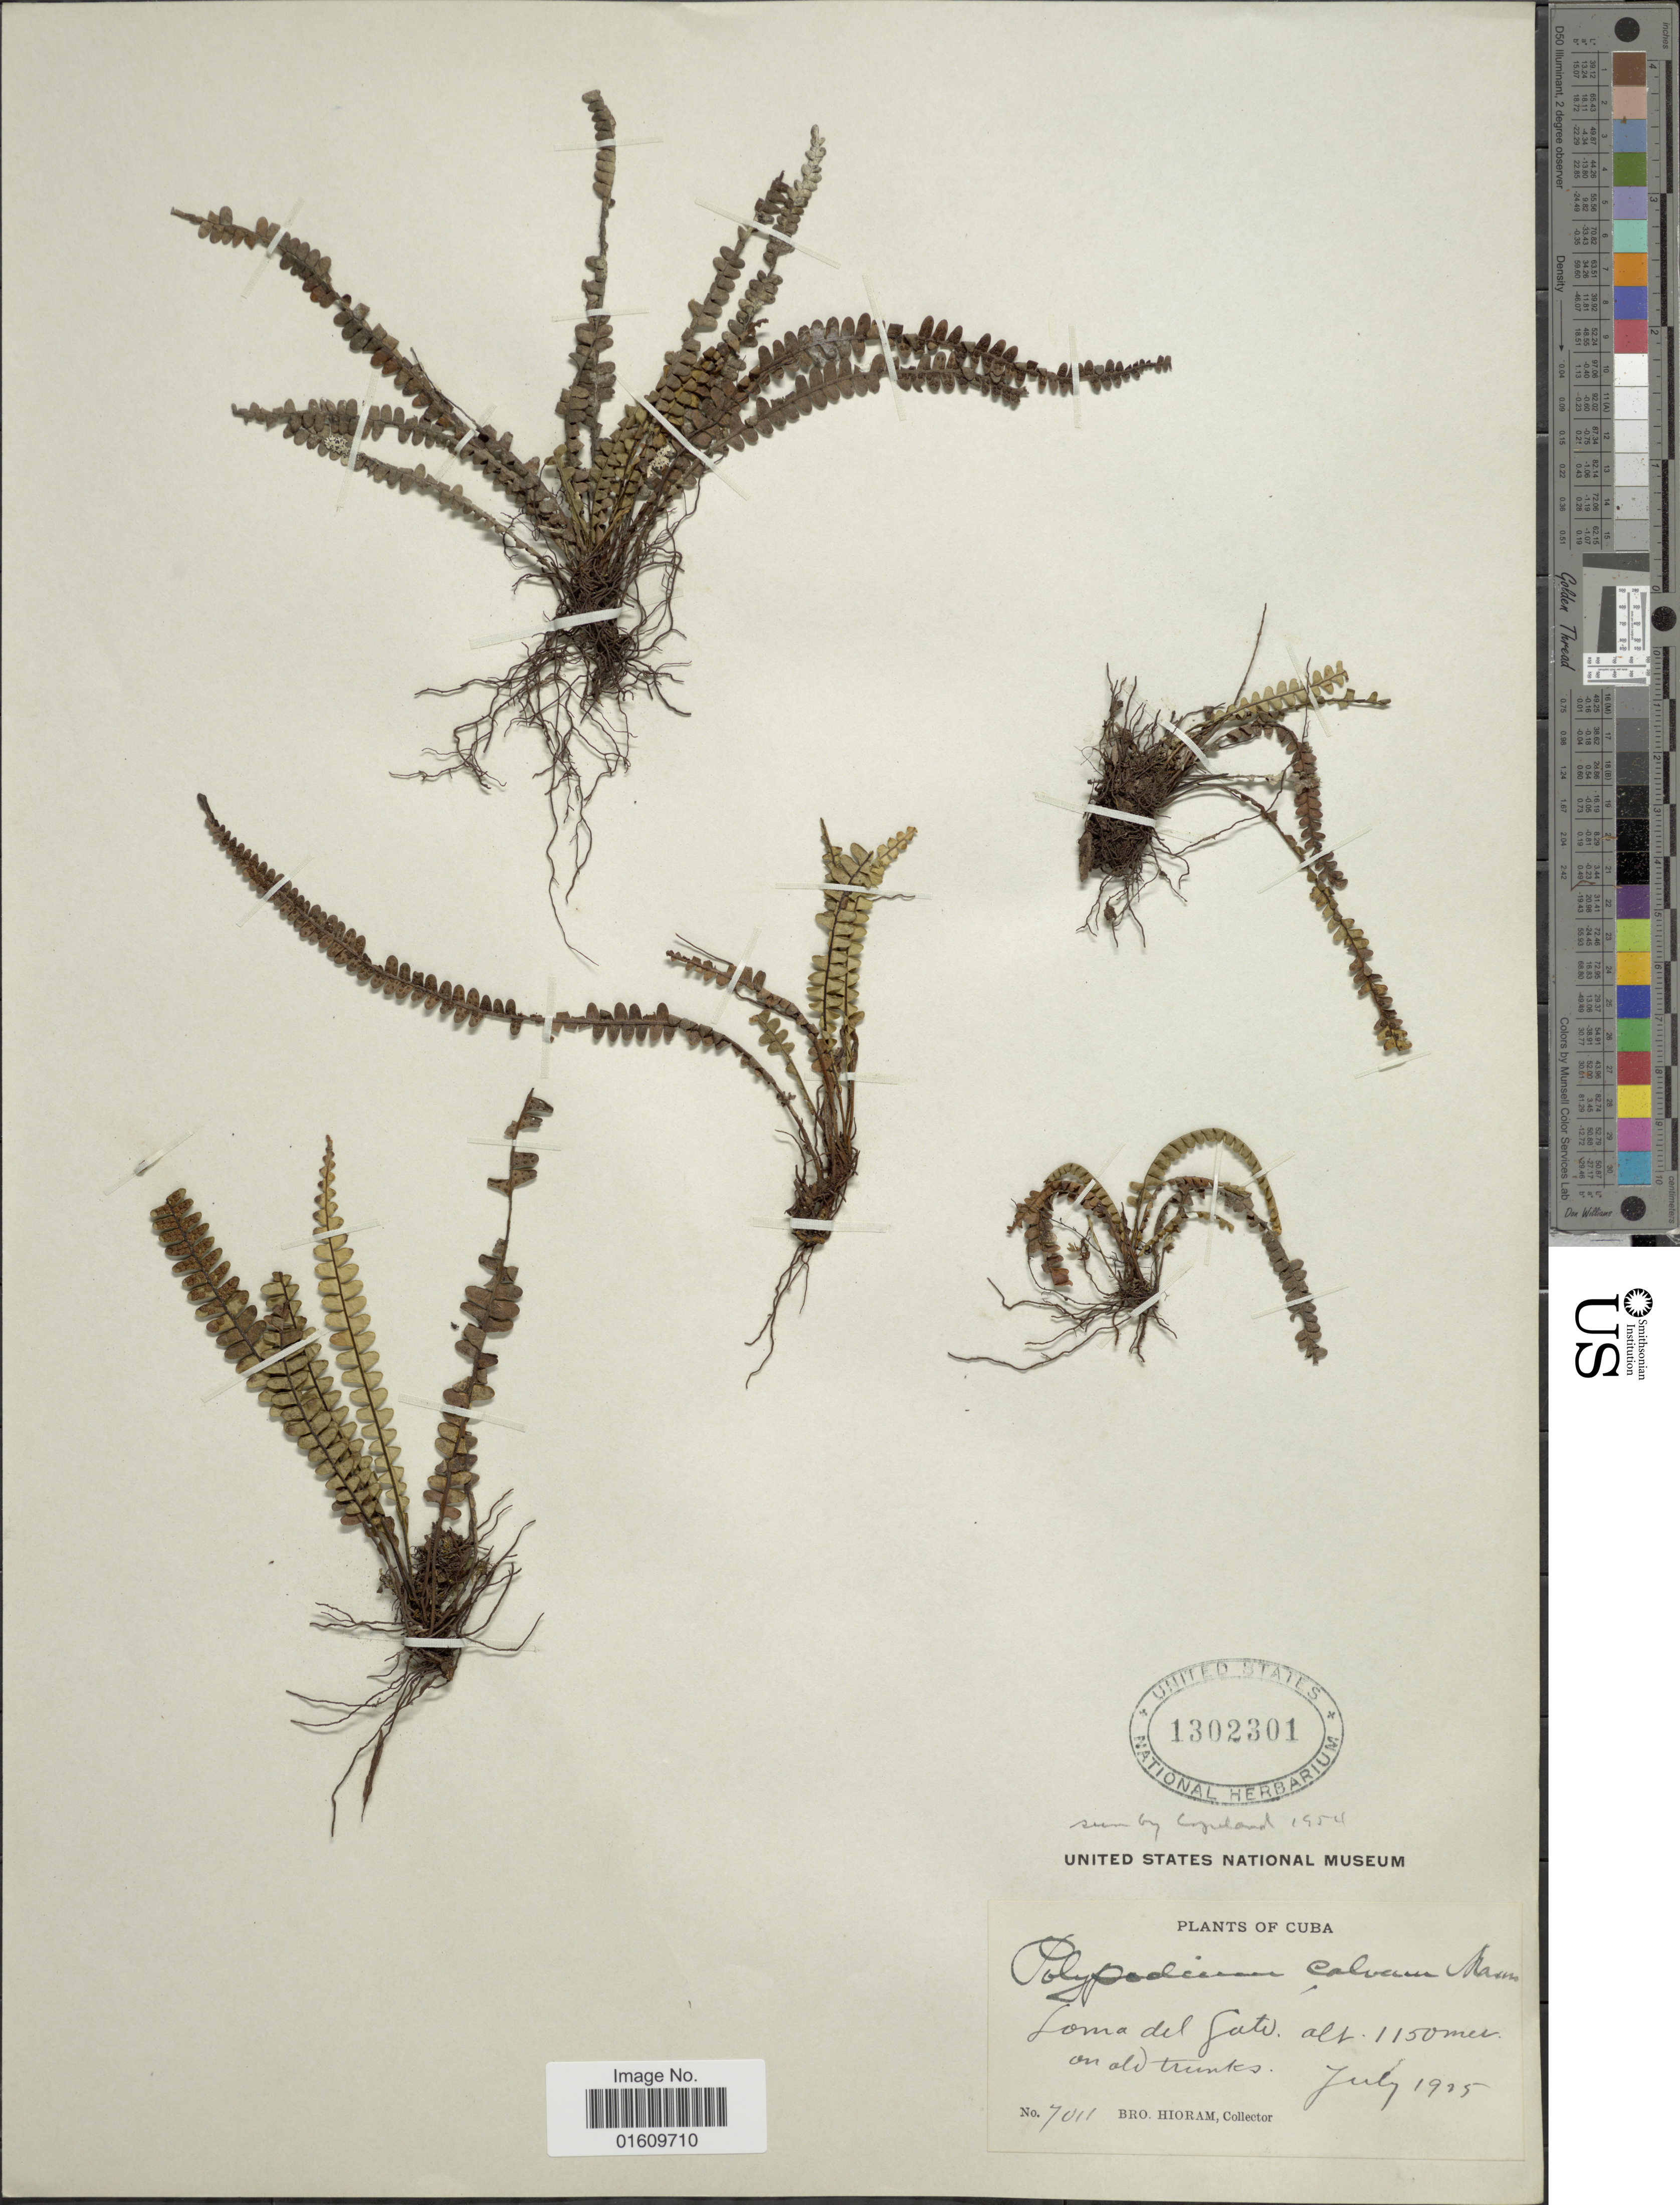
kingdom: Plantae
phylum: Tracheophyta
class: Polypodiopsida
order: Polypodiales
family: Polypodiaceae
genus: Melpomene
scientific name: Melpomene melanosticta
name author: (Kunze) A.R. Sm. & R.C. Moran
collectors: Bro. Hioram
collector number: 7011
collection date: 1925-07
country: Cuba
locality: Loma del Gato.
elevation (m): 1150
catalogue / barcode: US 1302301